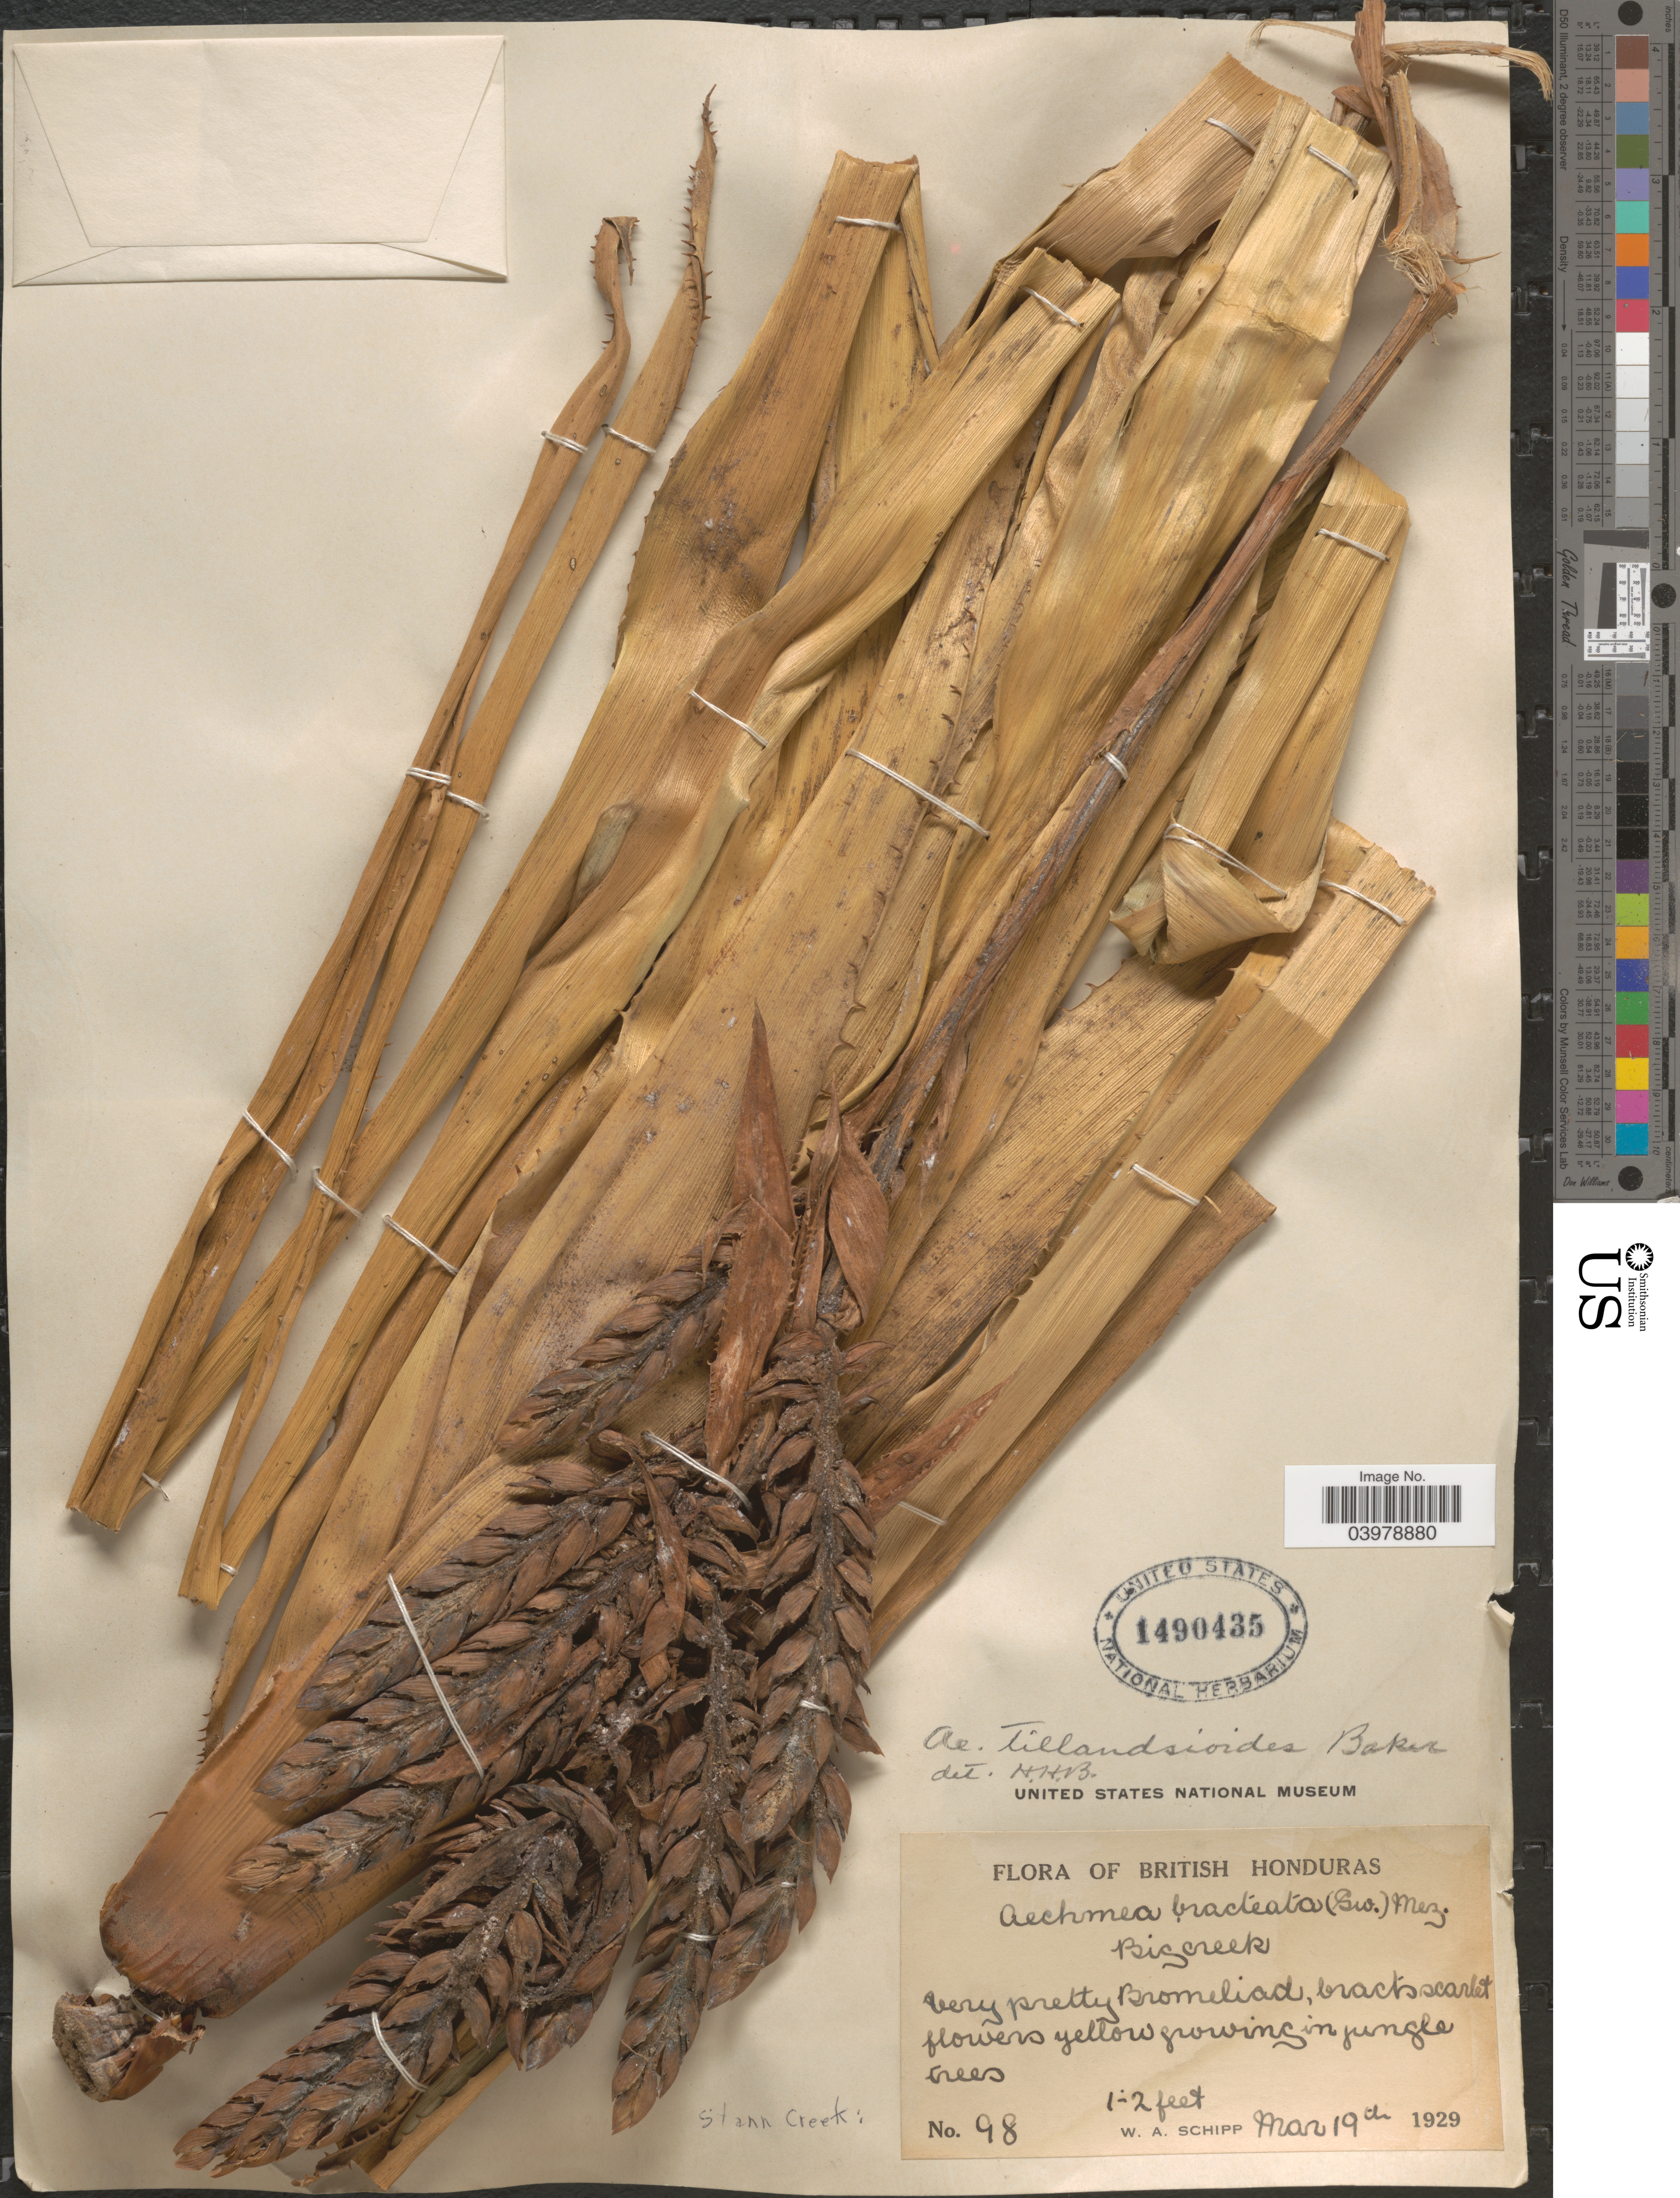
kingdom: Plantae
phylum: Tracheophyta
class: Liliopsida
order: Poales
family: Bromeliaceae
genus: Aechmea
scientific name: Aechmea tillandsioides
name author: (Mart. ex Schult. & Schult. f.) Baker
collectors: W. Schipp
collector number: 98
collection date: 1929-03-19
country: Belize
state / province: Stann Creek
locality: British Honduras. Big creek [unsure placement].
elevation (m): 0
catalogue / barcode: US 1490435